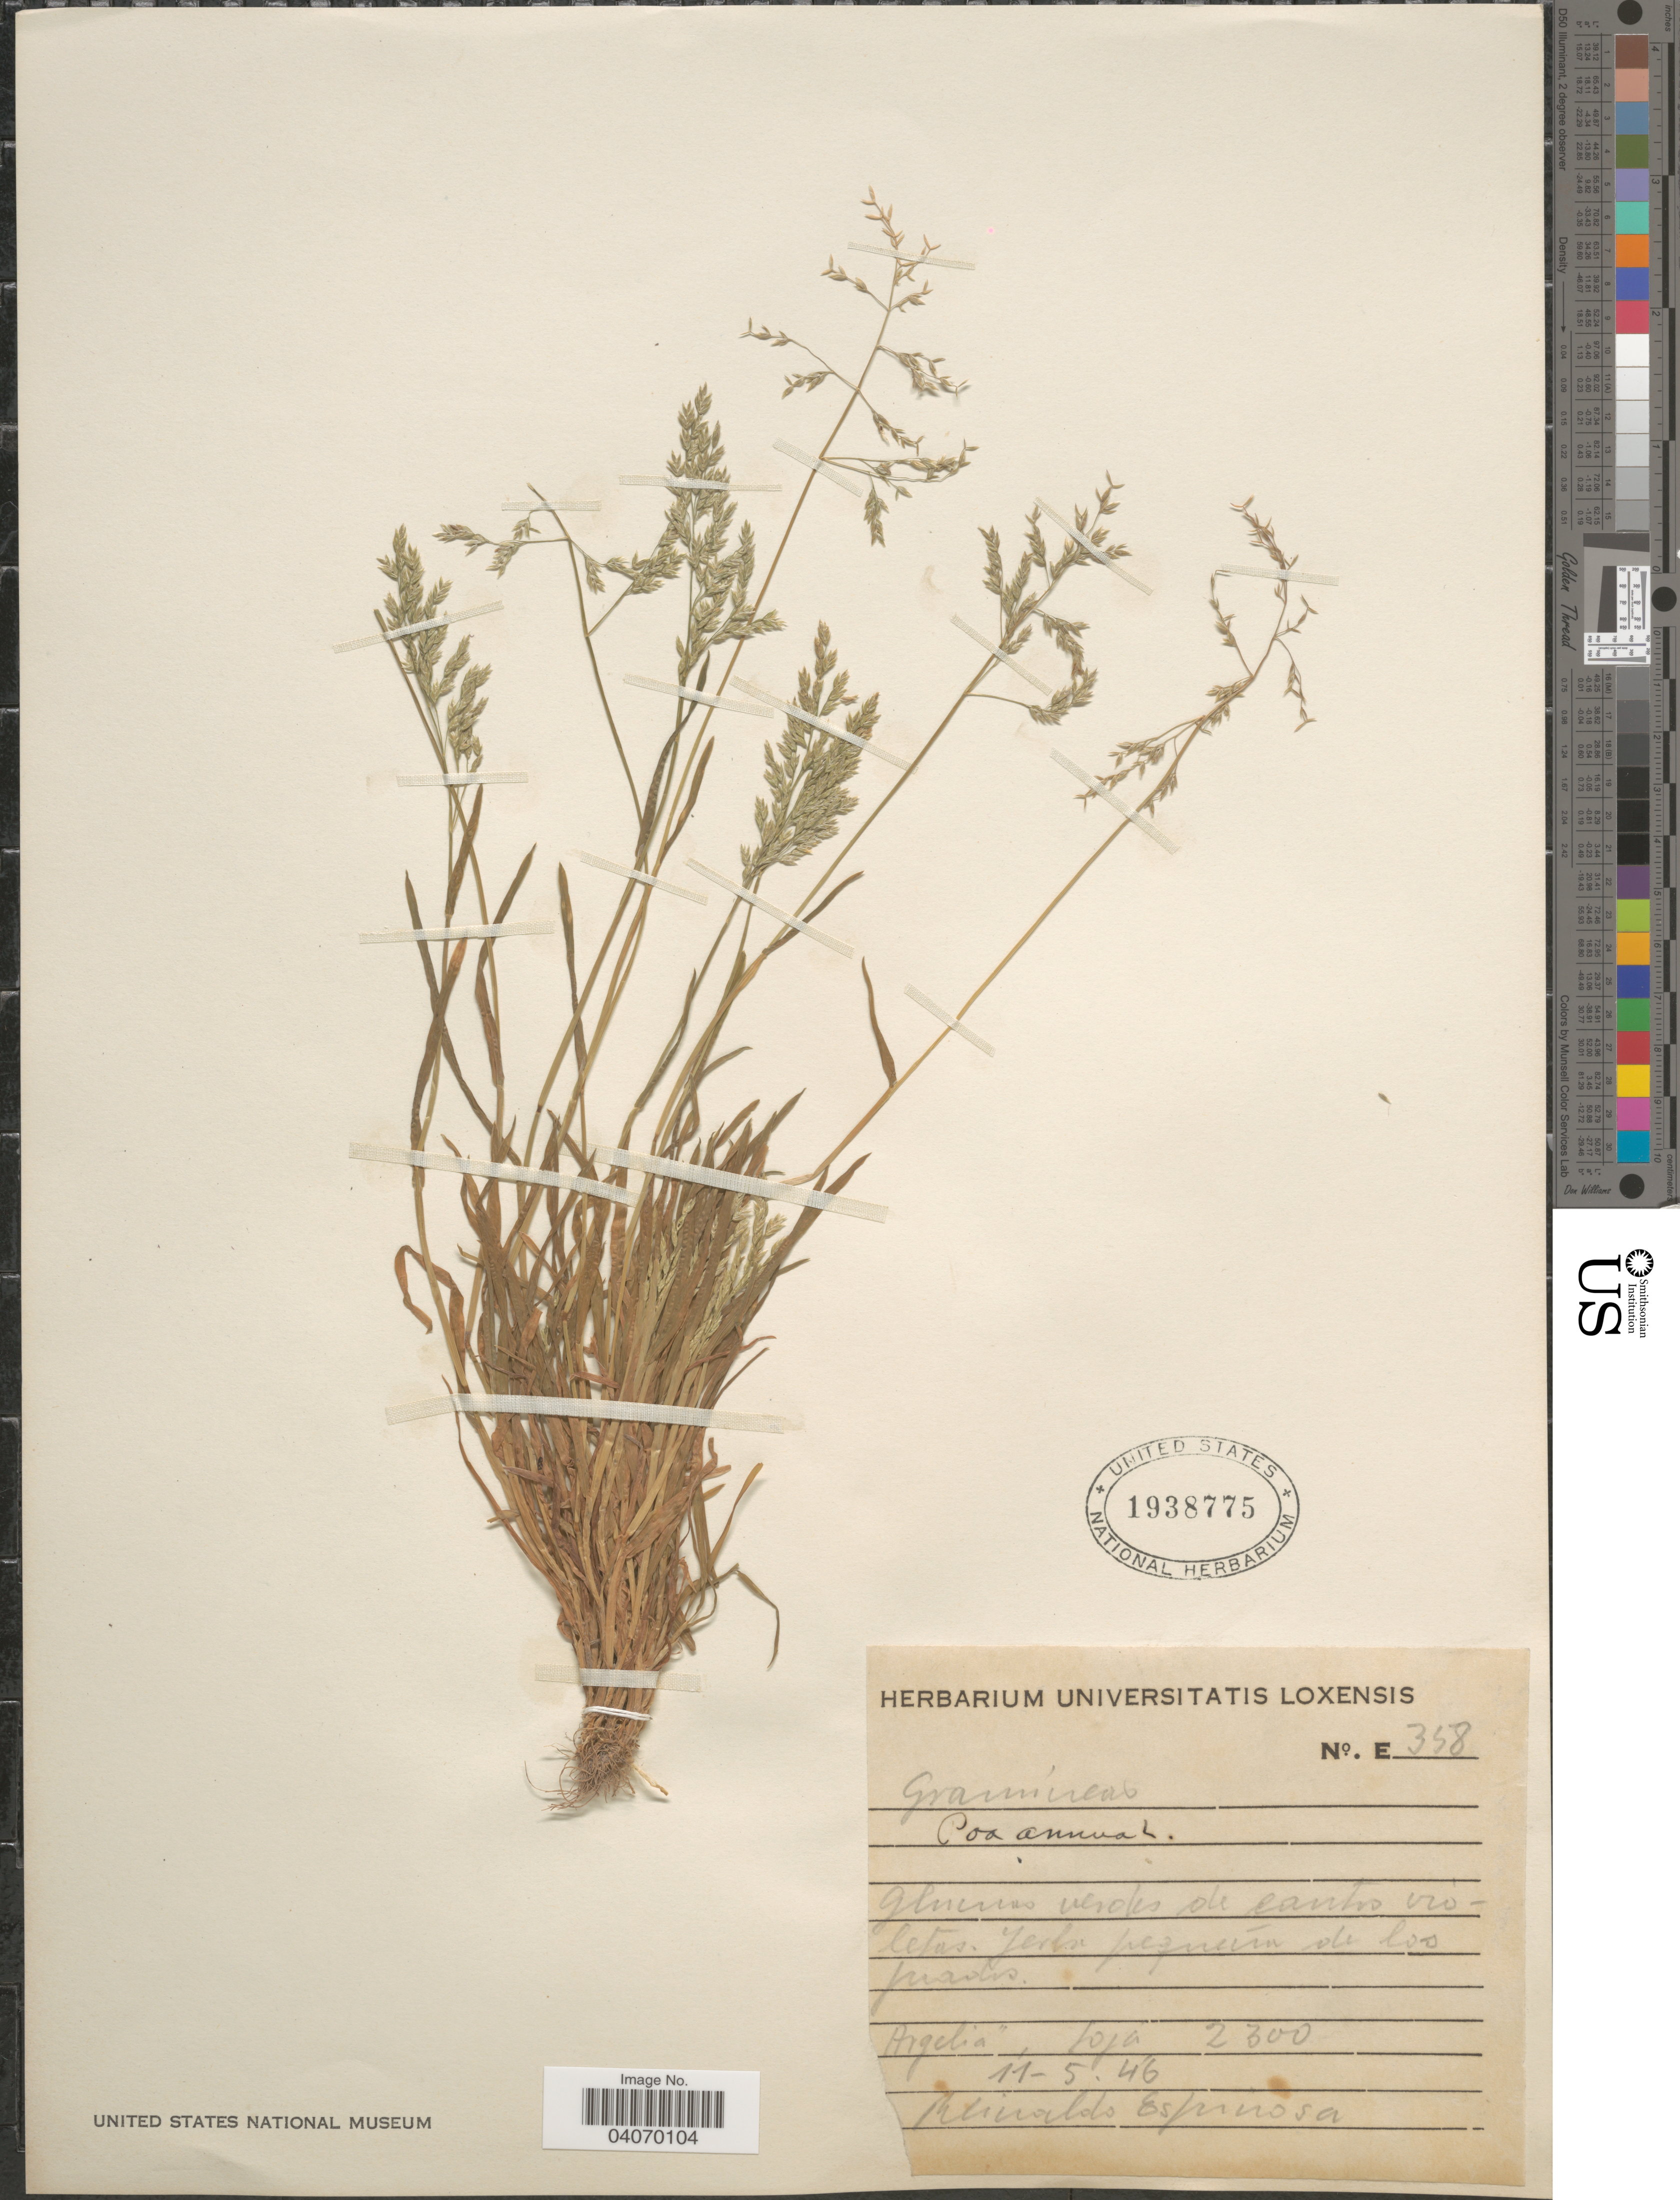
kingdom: Plantae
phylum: Tracheophyta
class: Liliopsida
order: Poales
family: Poaceae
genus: Poa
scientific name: Poa annua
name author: L.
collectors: R. Espinosa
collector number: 358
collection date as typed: Transcribed d/m/y: 11/5/46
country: Ecuador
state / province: Loja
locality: Argelia.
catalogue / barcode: US 1938775